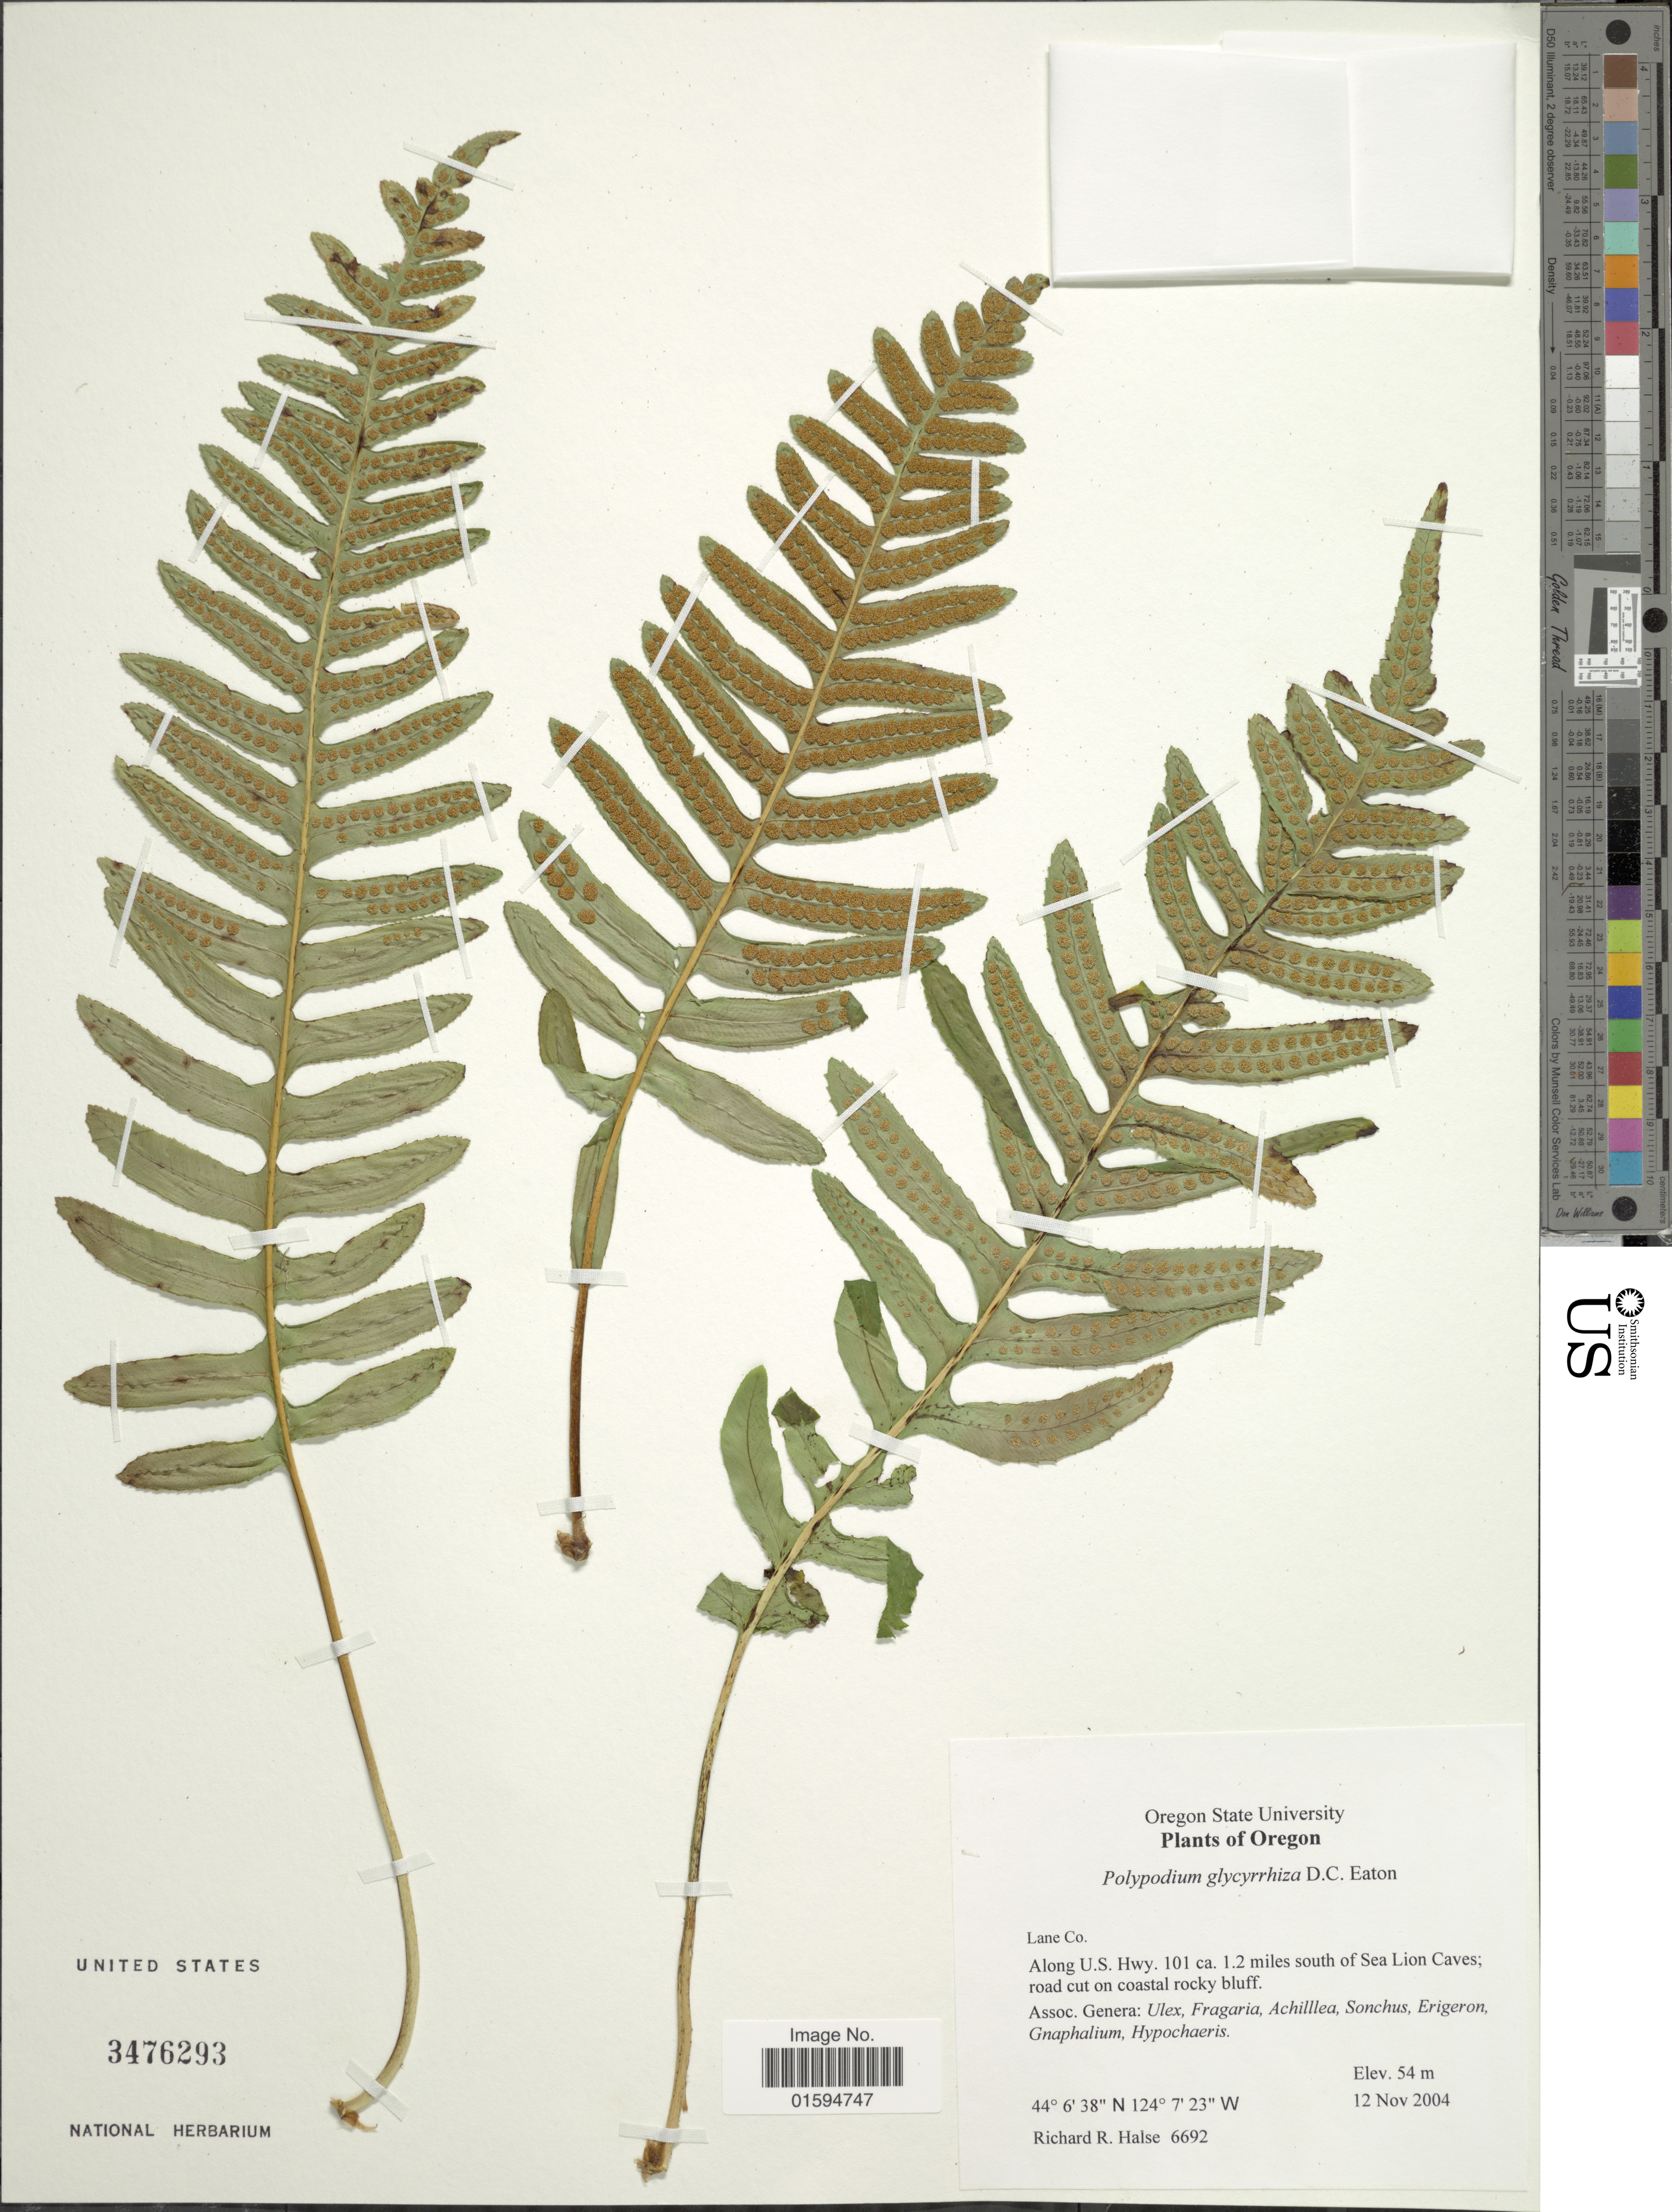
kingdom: Plantae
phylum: Tracheophyta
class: Polypodiopsida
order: Polypodiales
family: Polypodiaceae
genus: Polypodium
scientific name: Polypodium glycyrrhiza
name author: D.C. Eaton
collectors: R. Halse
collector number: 6692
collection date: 2004-11-12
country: United States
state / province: Oregon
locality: Along U.S. Hwy 101 ca 1.2 miles south of Sea Lion Caves road cut on coastal rocky bluff.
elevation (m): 54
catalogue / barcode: US 3476293